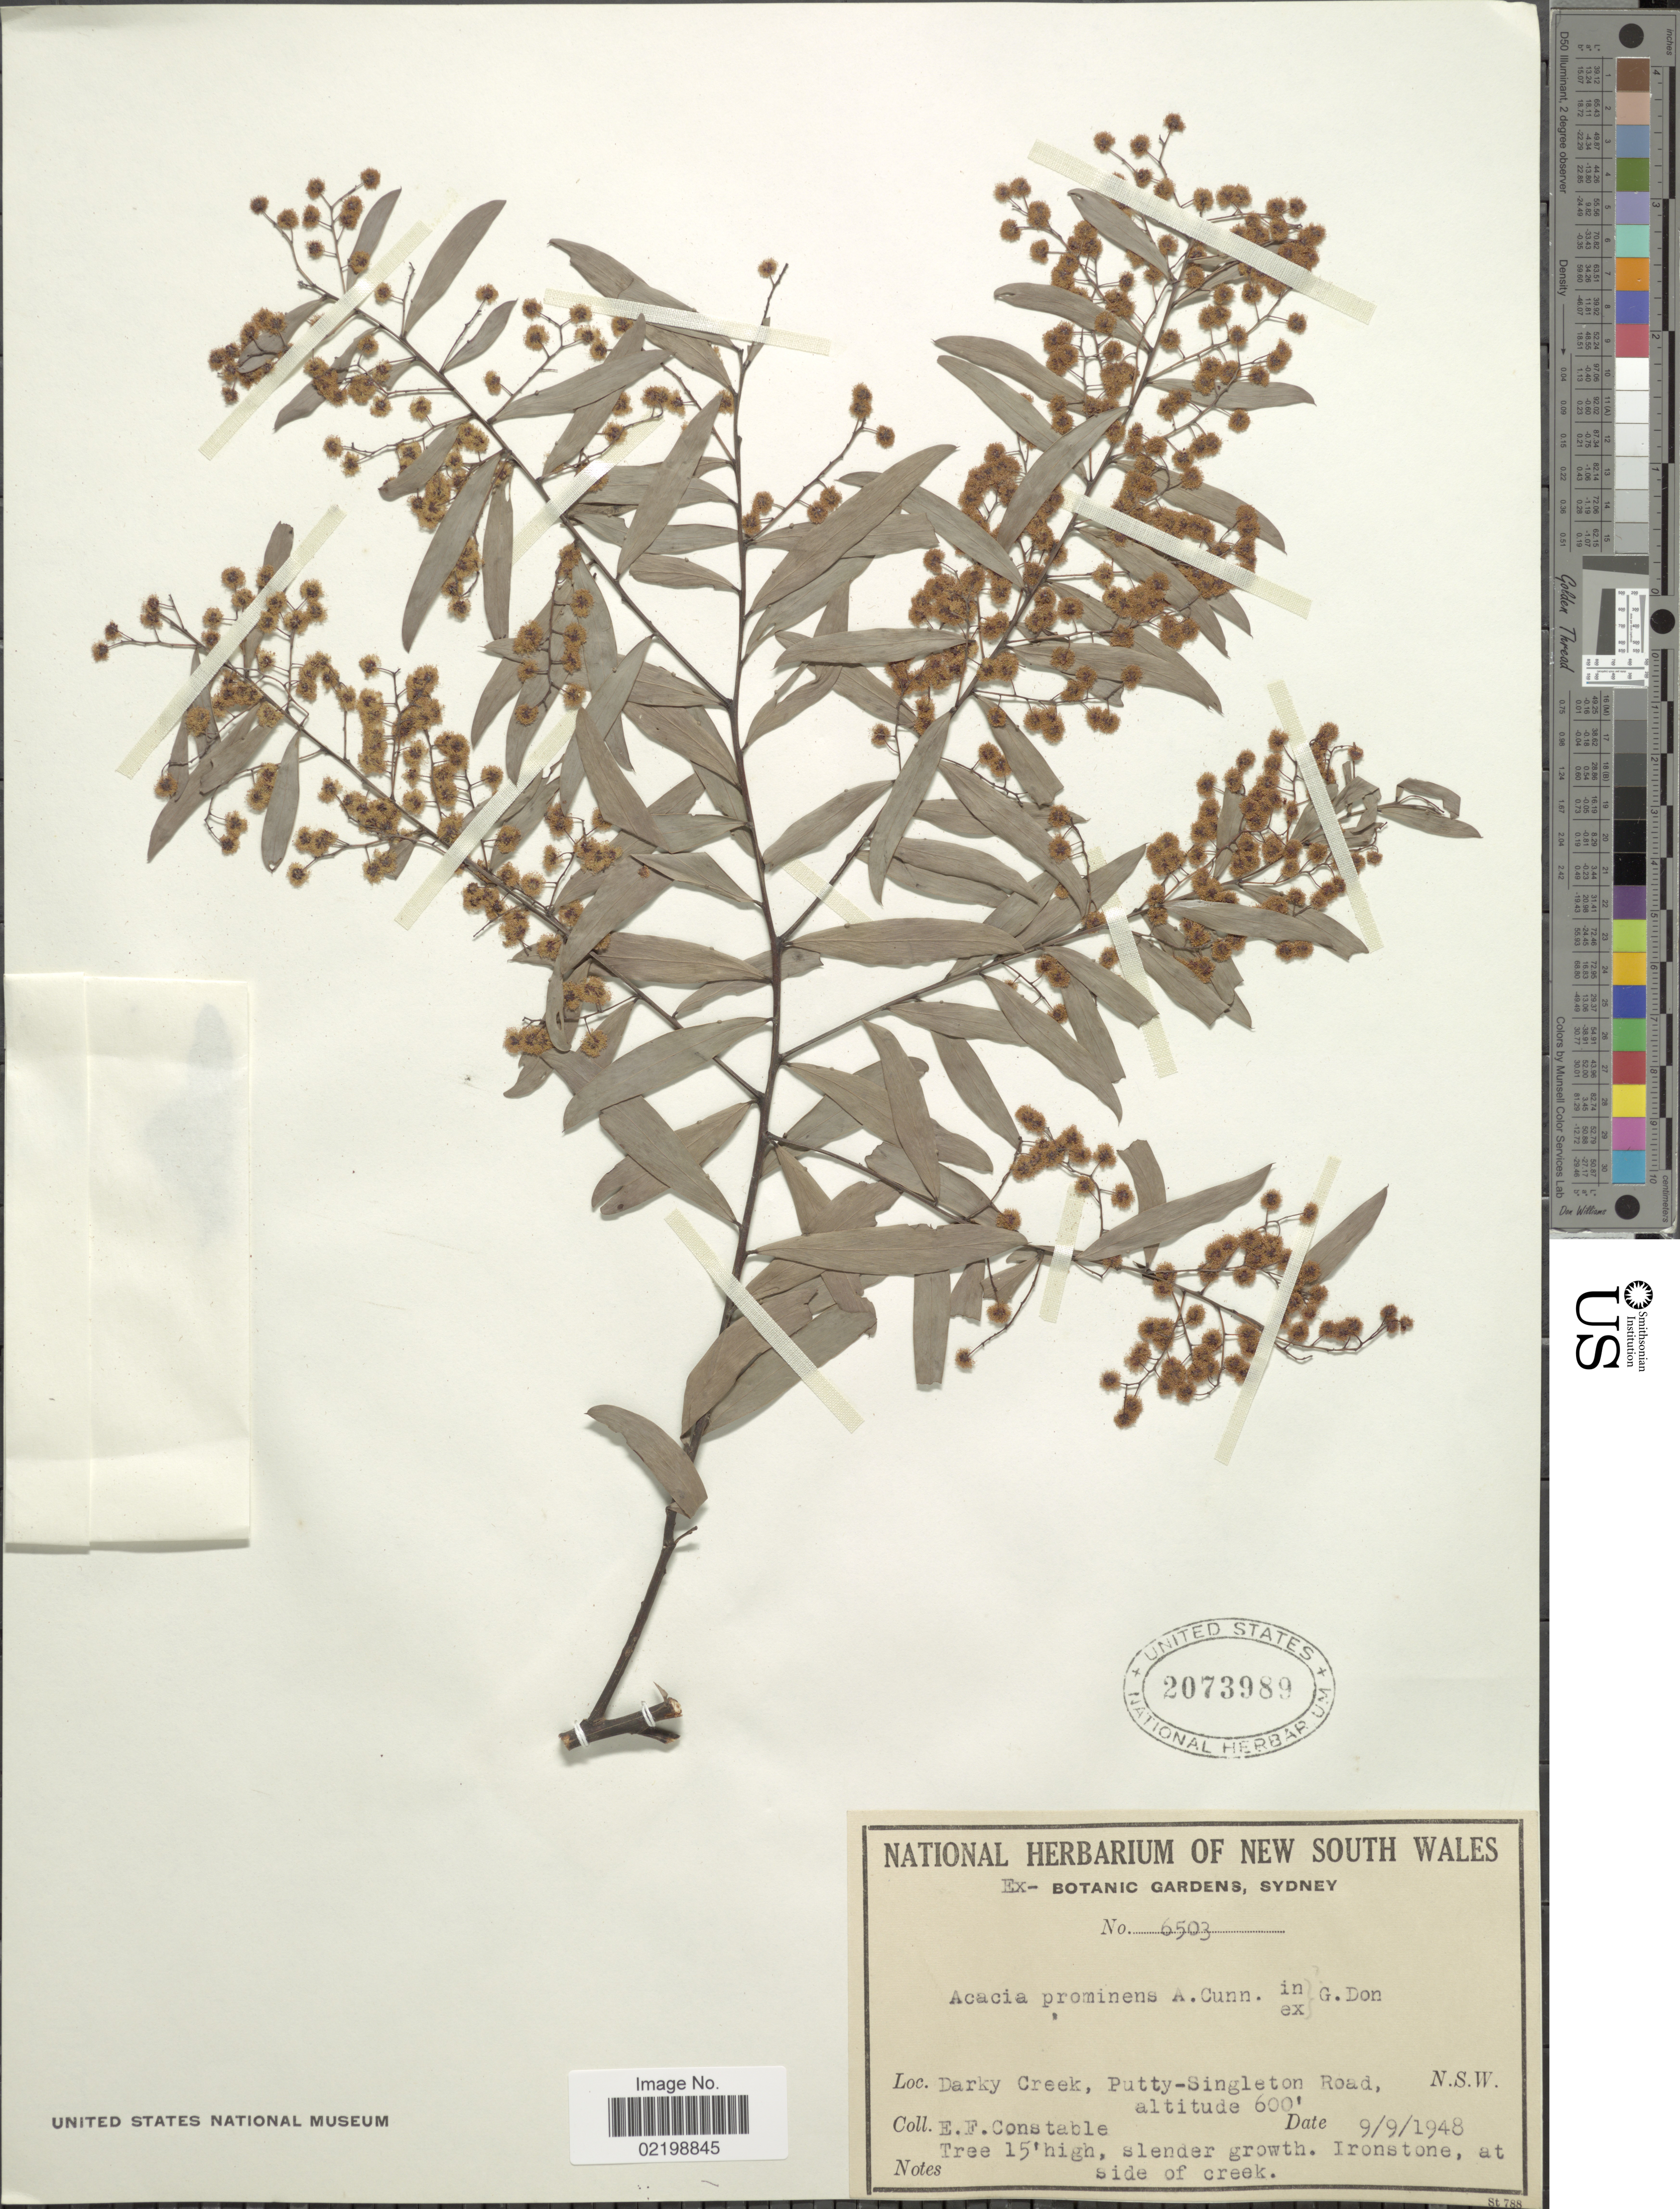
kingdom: Plantae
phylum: Tracheophyta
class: Magnoliopsida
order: Fabales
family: Fabaceae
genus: Acacia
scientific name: Acacia linifolia var. prominens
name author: (G. Don) C. Moore & Betche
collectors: E. F. Constable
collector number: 6503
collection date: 1948-09-09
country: Australia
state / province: New South Wales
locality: Darky Creek, Putty-Singleton Road, N.S.W.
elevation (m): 183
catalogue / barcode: US 2073989